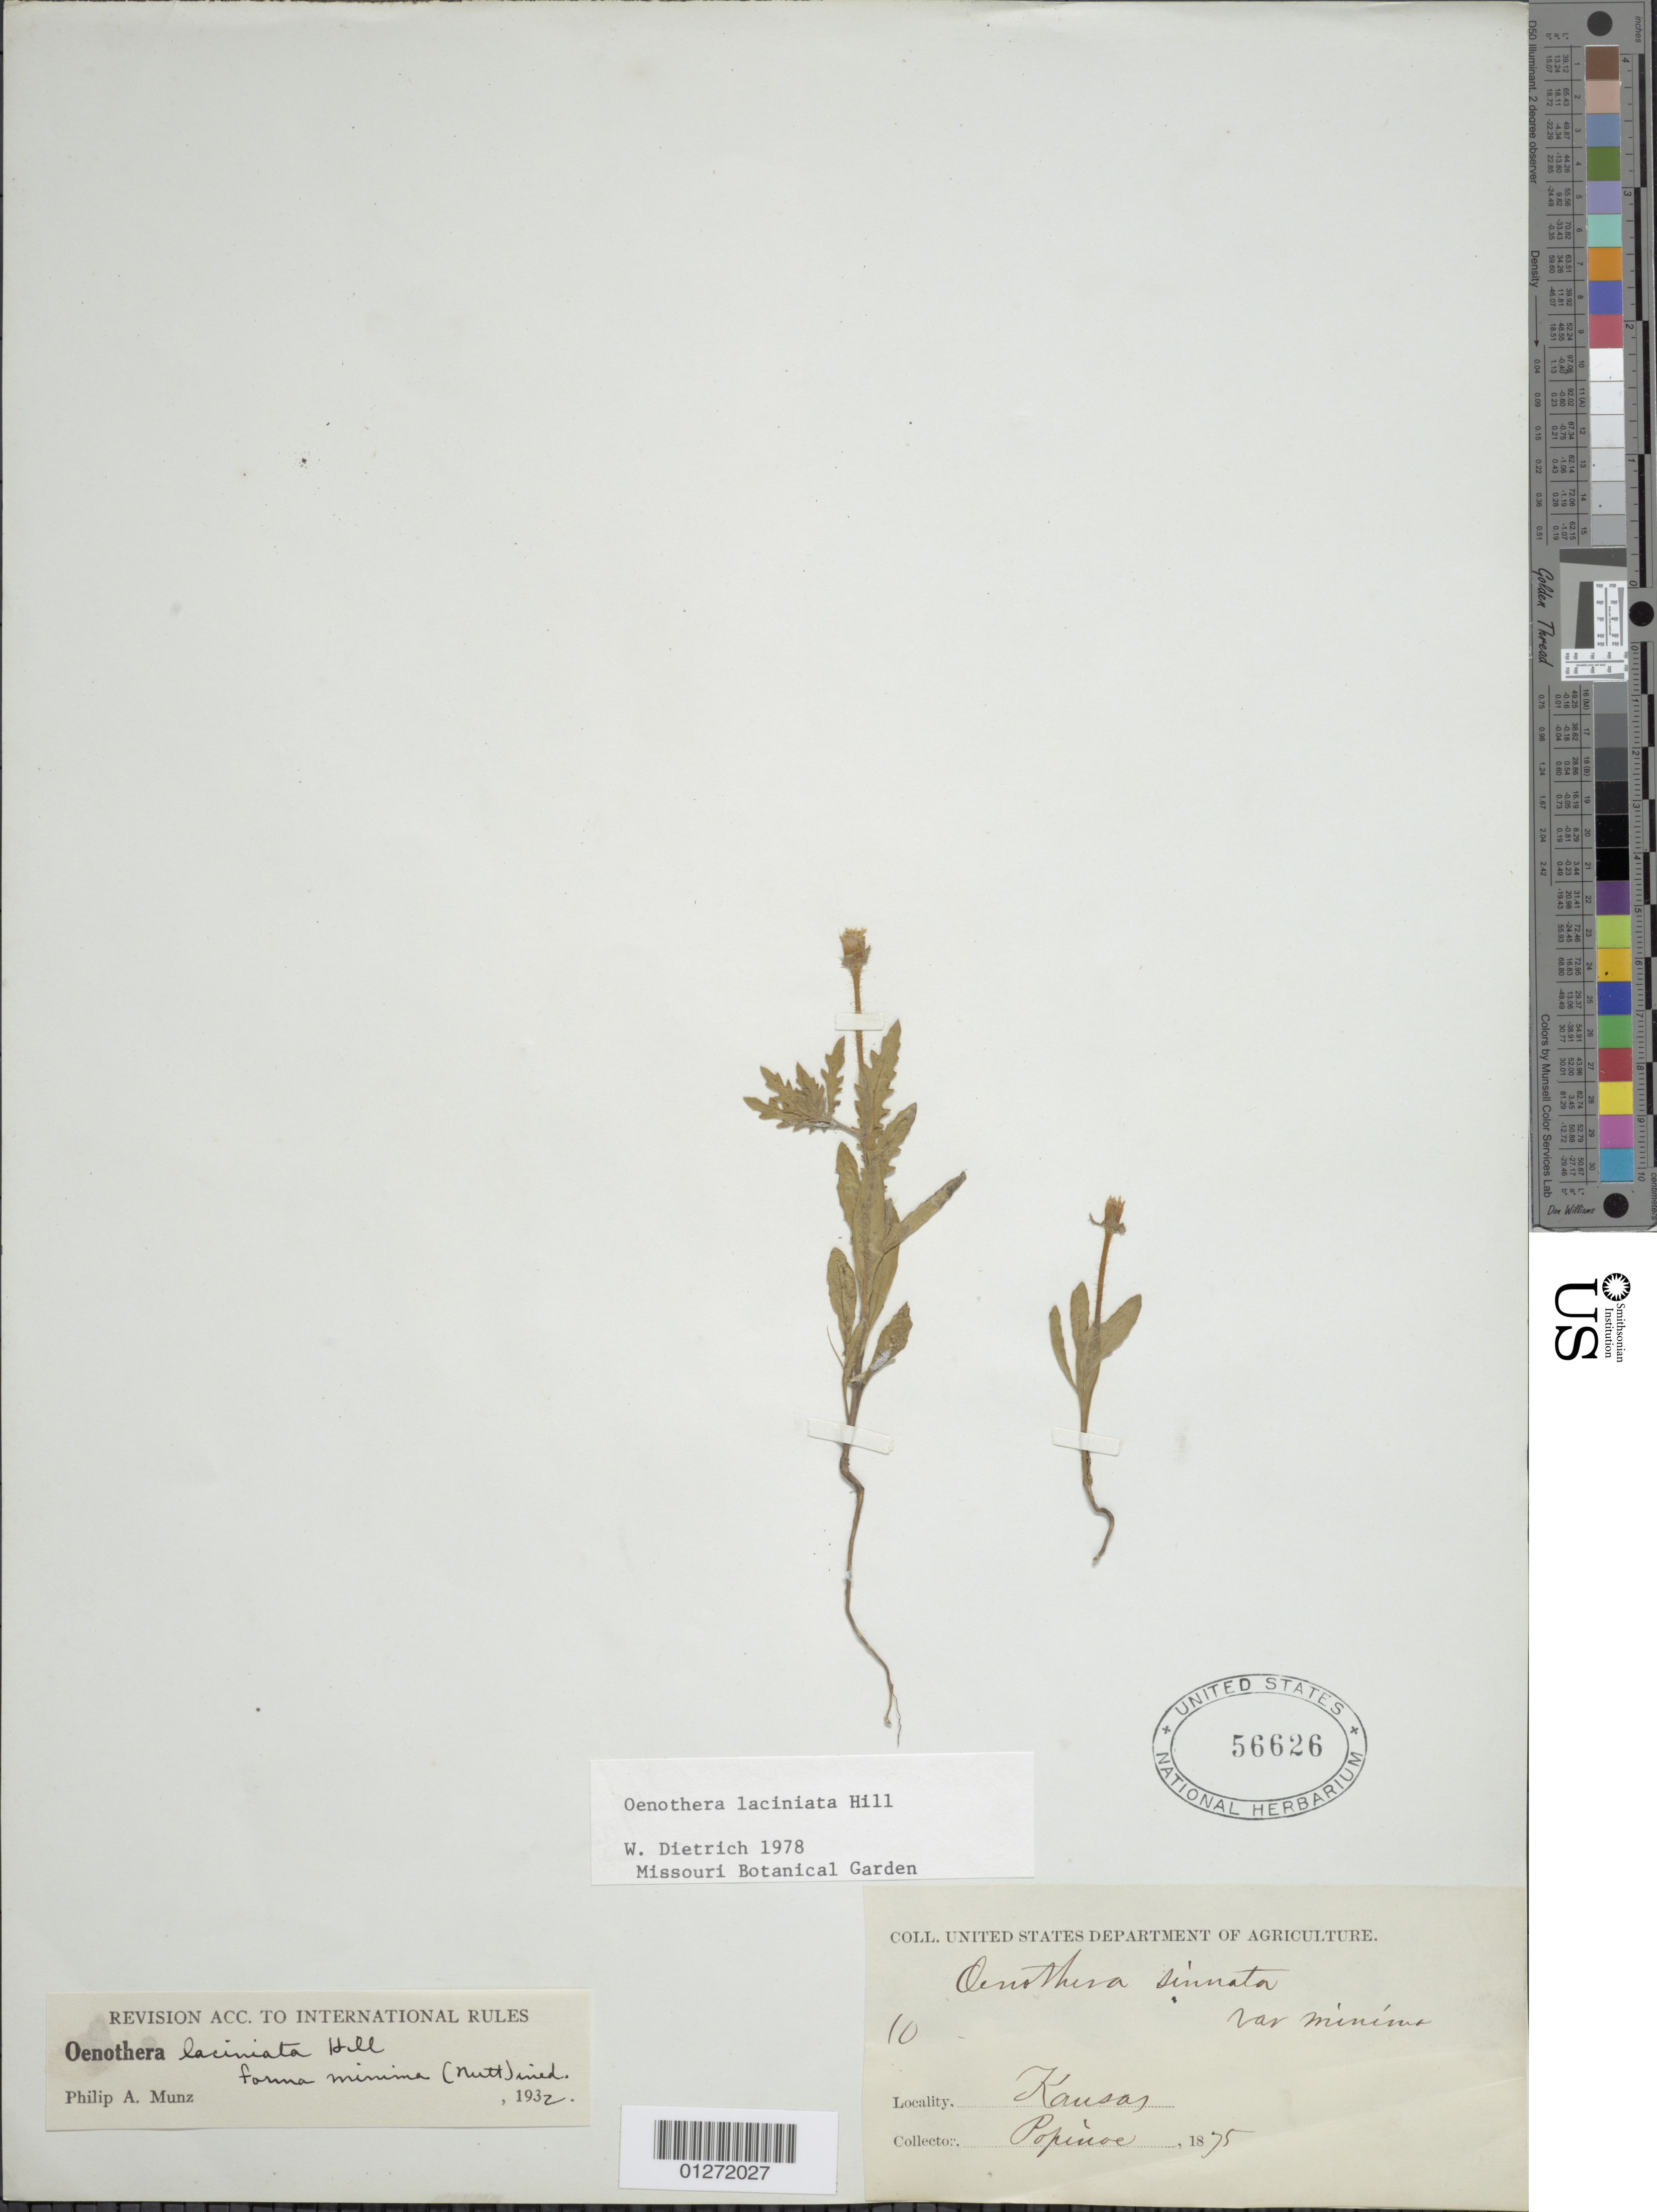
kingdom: Plantae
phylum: Tracheophyta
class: Magnoliopsida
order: Myrtales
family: Onagraceae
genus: Oenothera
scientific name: Oenothera laciniata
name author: Hill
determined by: Dietrich, W.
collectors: -- Popinoe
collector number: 10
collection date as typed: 1875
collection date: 1875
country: United States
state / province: Kansas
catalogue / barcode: US 56626